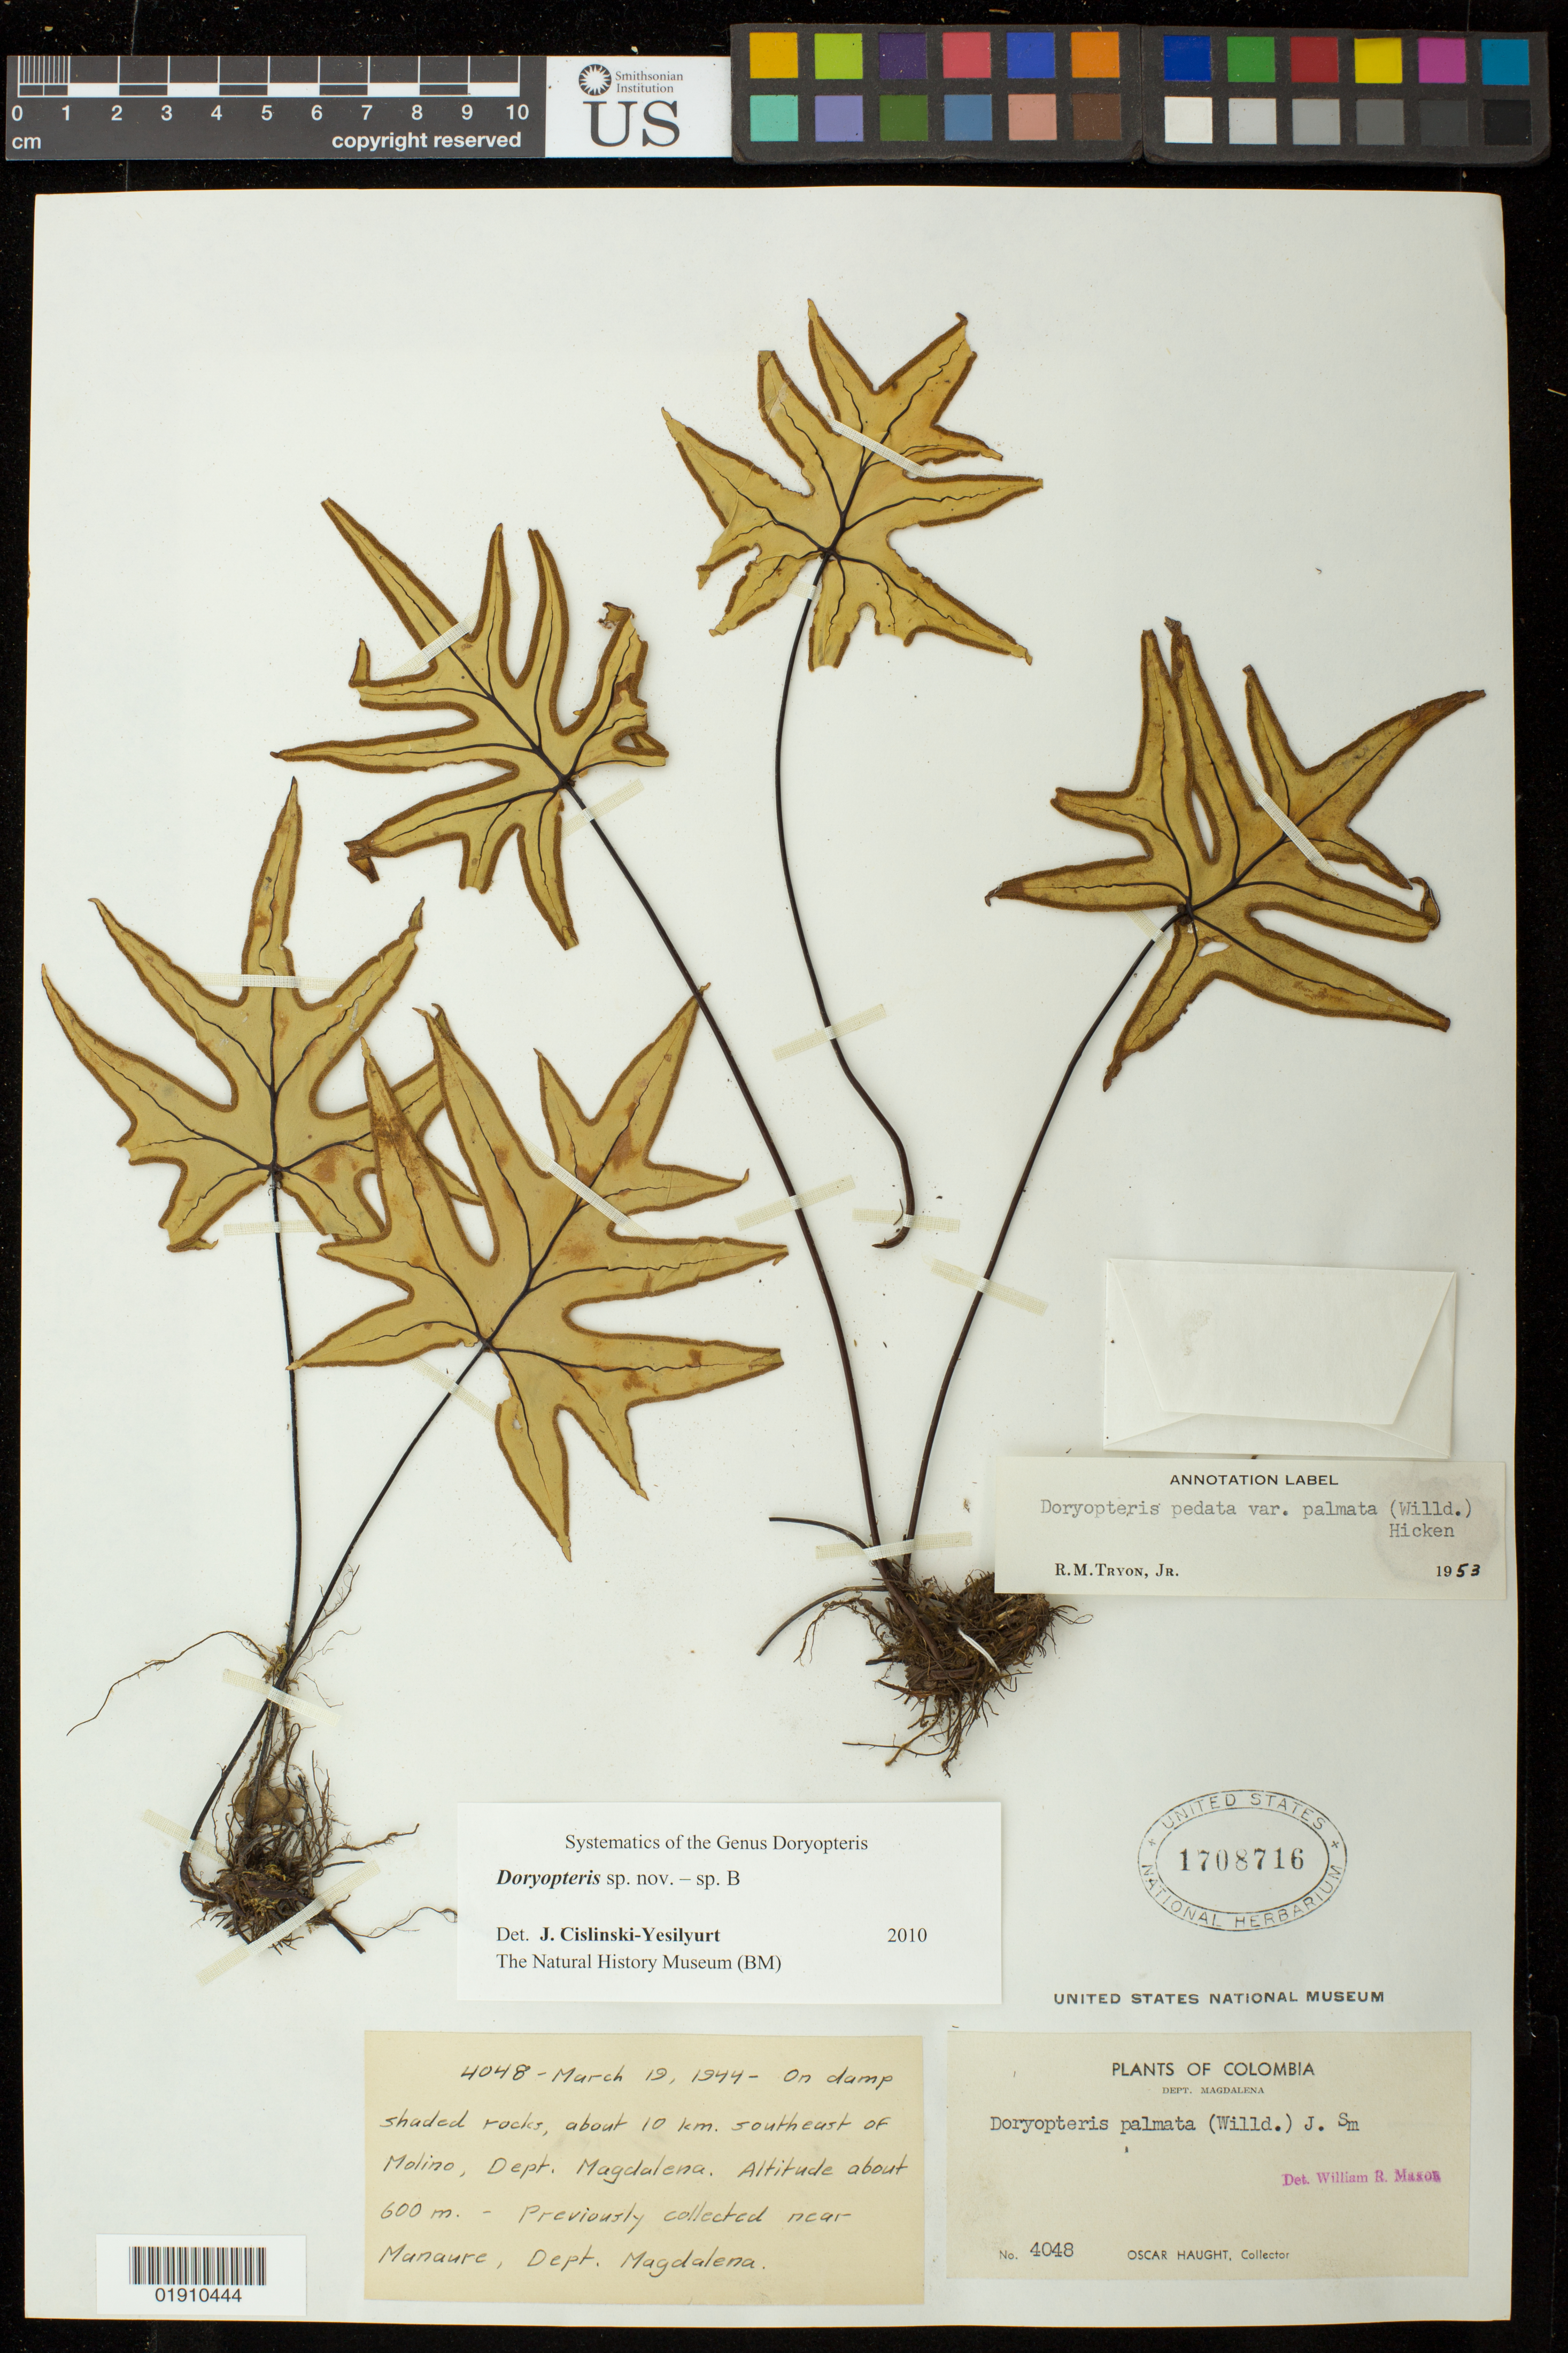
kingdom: Plantae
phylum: Tracheophyta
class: Polypodiopsida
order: Polypodiales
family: Pteridaceae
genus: Doryopteris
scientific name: Doryopteris sp. nov.- sp. b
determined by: Cislinski-Yesilyurt, J.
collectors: O. Haught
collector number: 4048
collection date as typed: March 19, 1944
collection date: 1944-03-19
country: Colombia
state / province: Magdalena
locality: about 10 km. southeast of Molino, Dept. Magdalena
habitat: shaded rock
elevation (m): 600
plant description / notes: Previously collectednear Manaure, Dept. Magdalena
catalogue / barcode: US 1708716